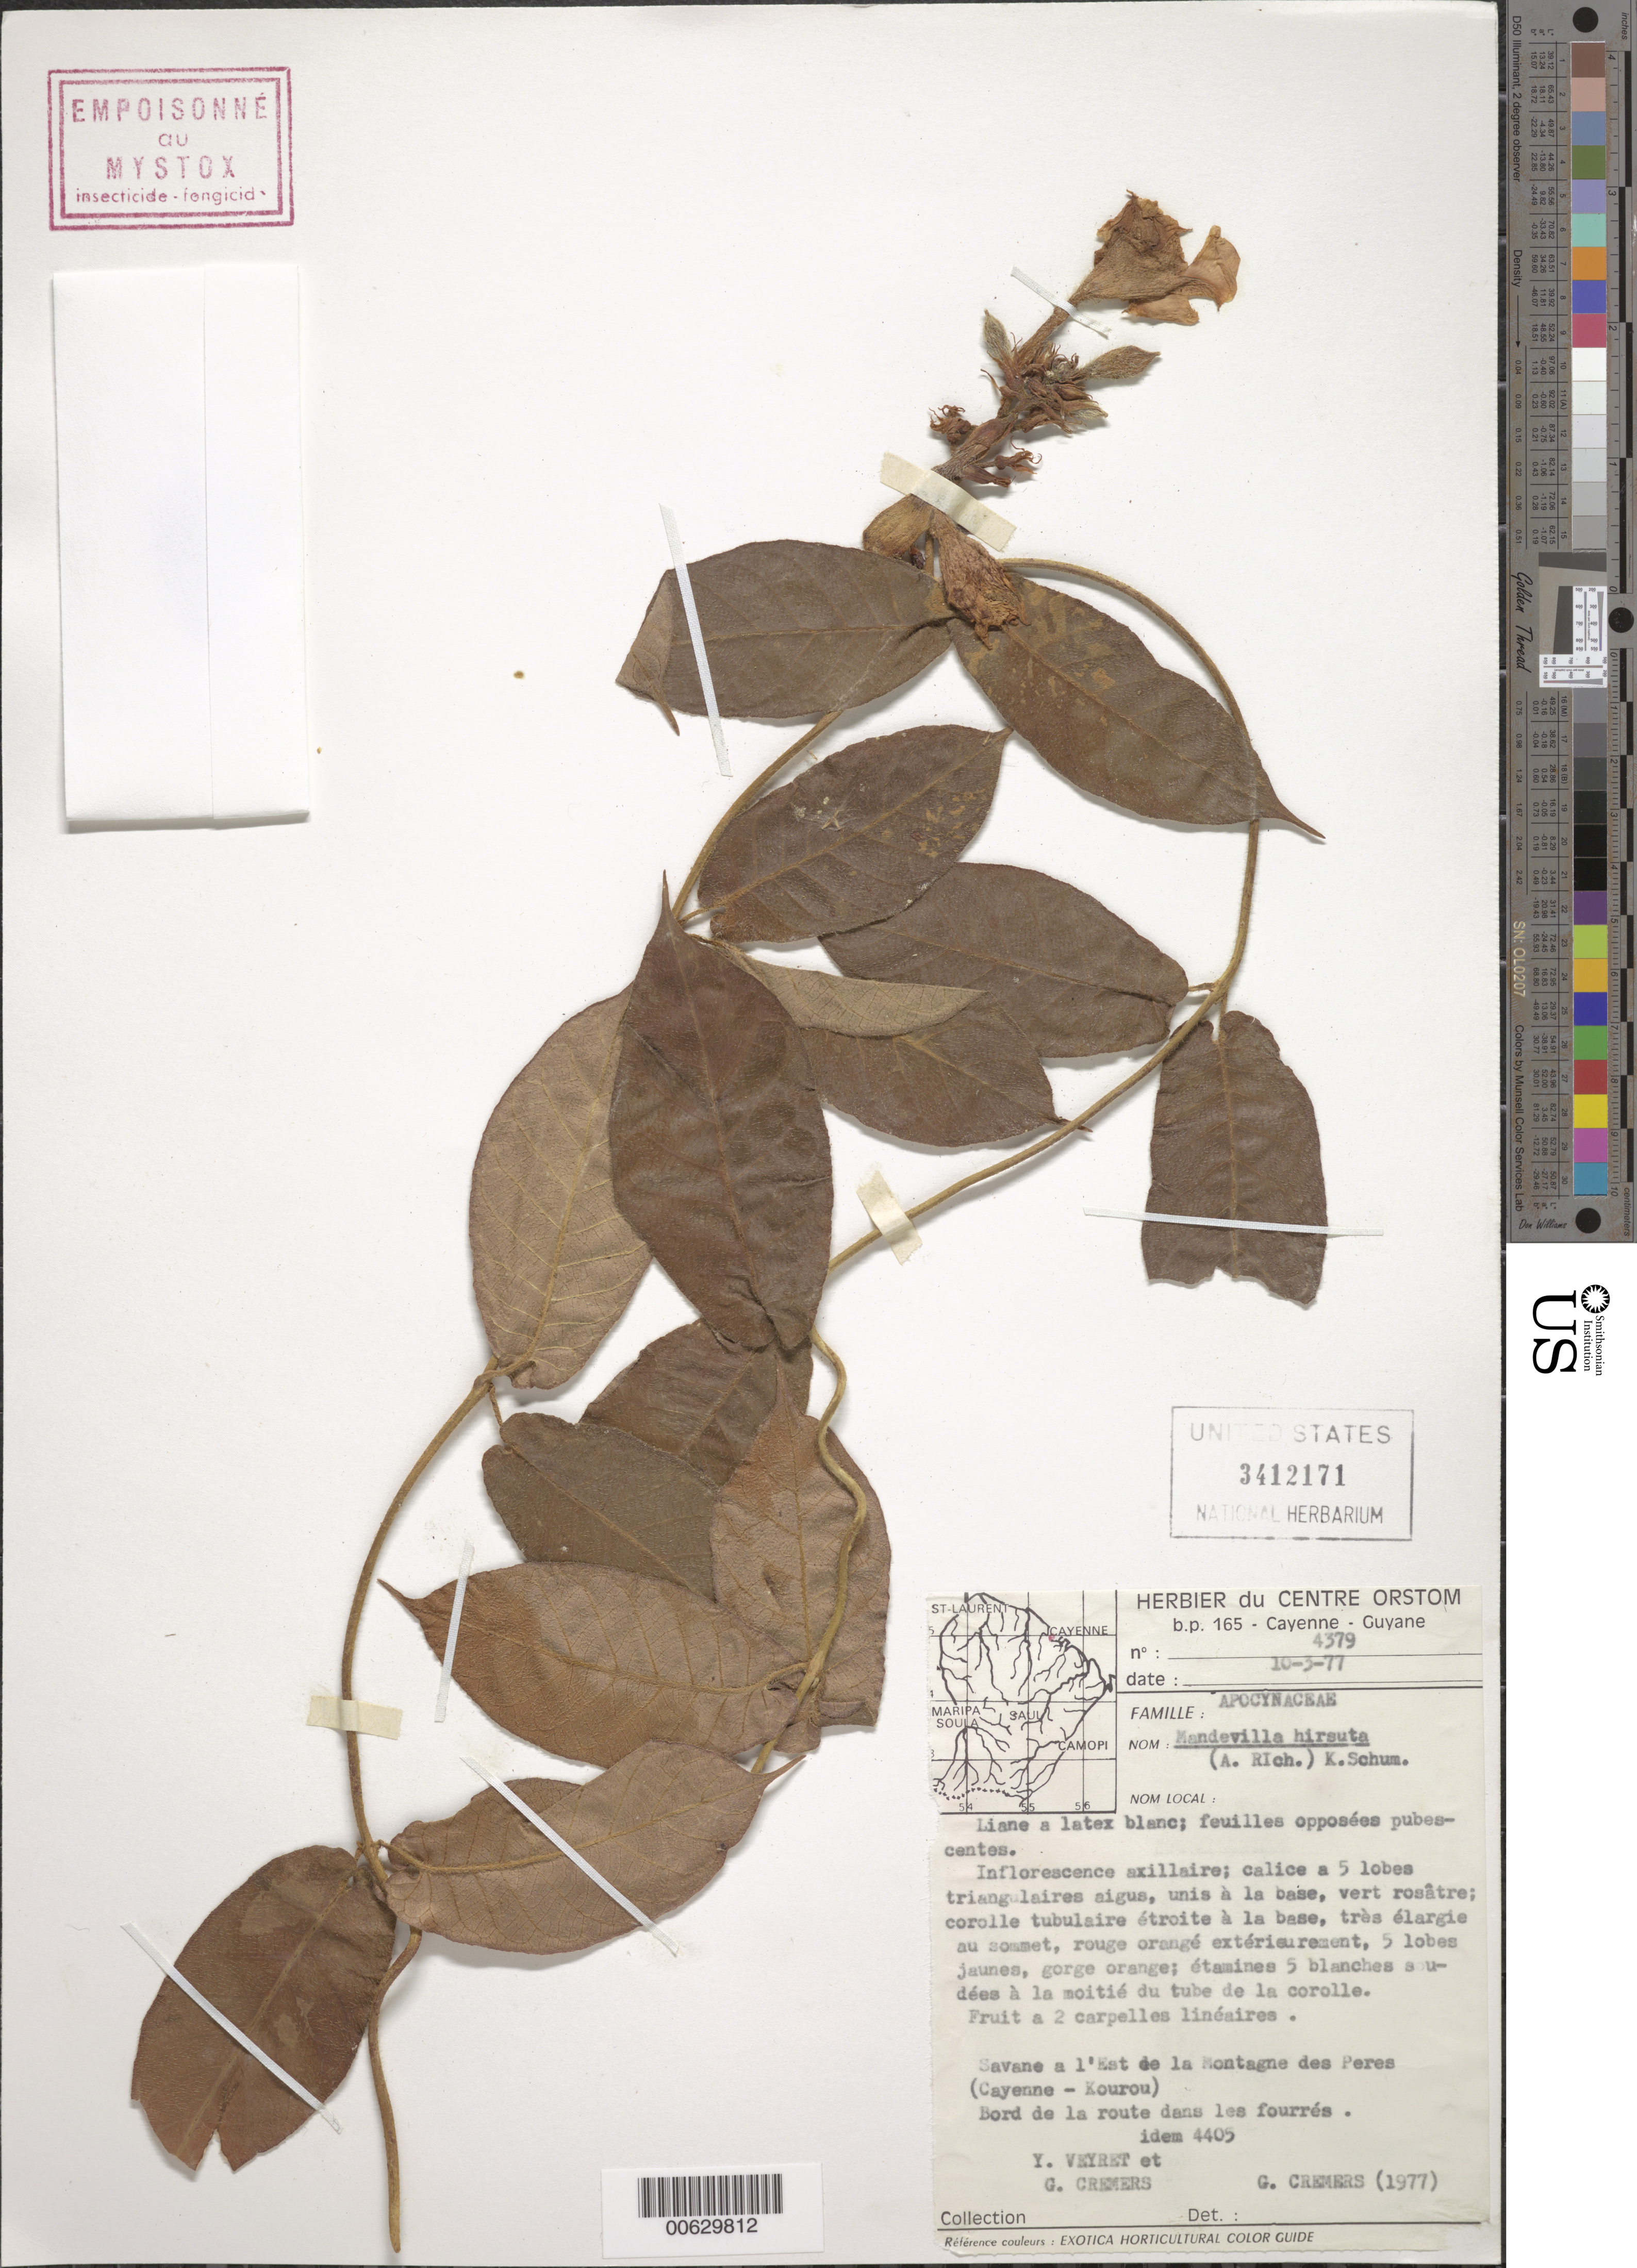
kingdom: Plantae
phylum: Tracheophyta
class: Magnoliopsida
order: Gentianales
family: Apocynaceae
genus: Mandevilla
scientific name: Mandevilla hirsuta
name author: (Rich.) K. Schum.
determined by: Cremers, Georges A.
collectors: Y. Veyret & G. Cremers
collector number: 4379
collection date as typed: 10-Mar-77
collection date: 1977-03-10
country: French Guiana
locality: Montagnes des Pères (Cayenne-Kourou); a l'Est de la Montagne des Peres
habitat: Savanna. Bord de la route dans les fourres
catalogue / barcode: US 3412171